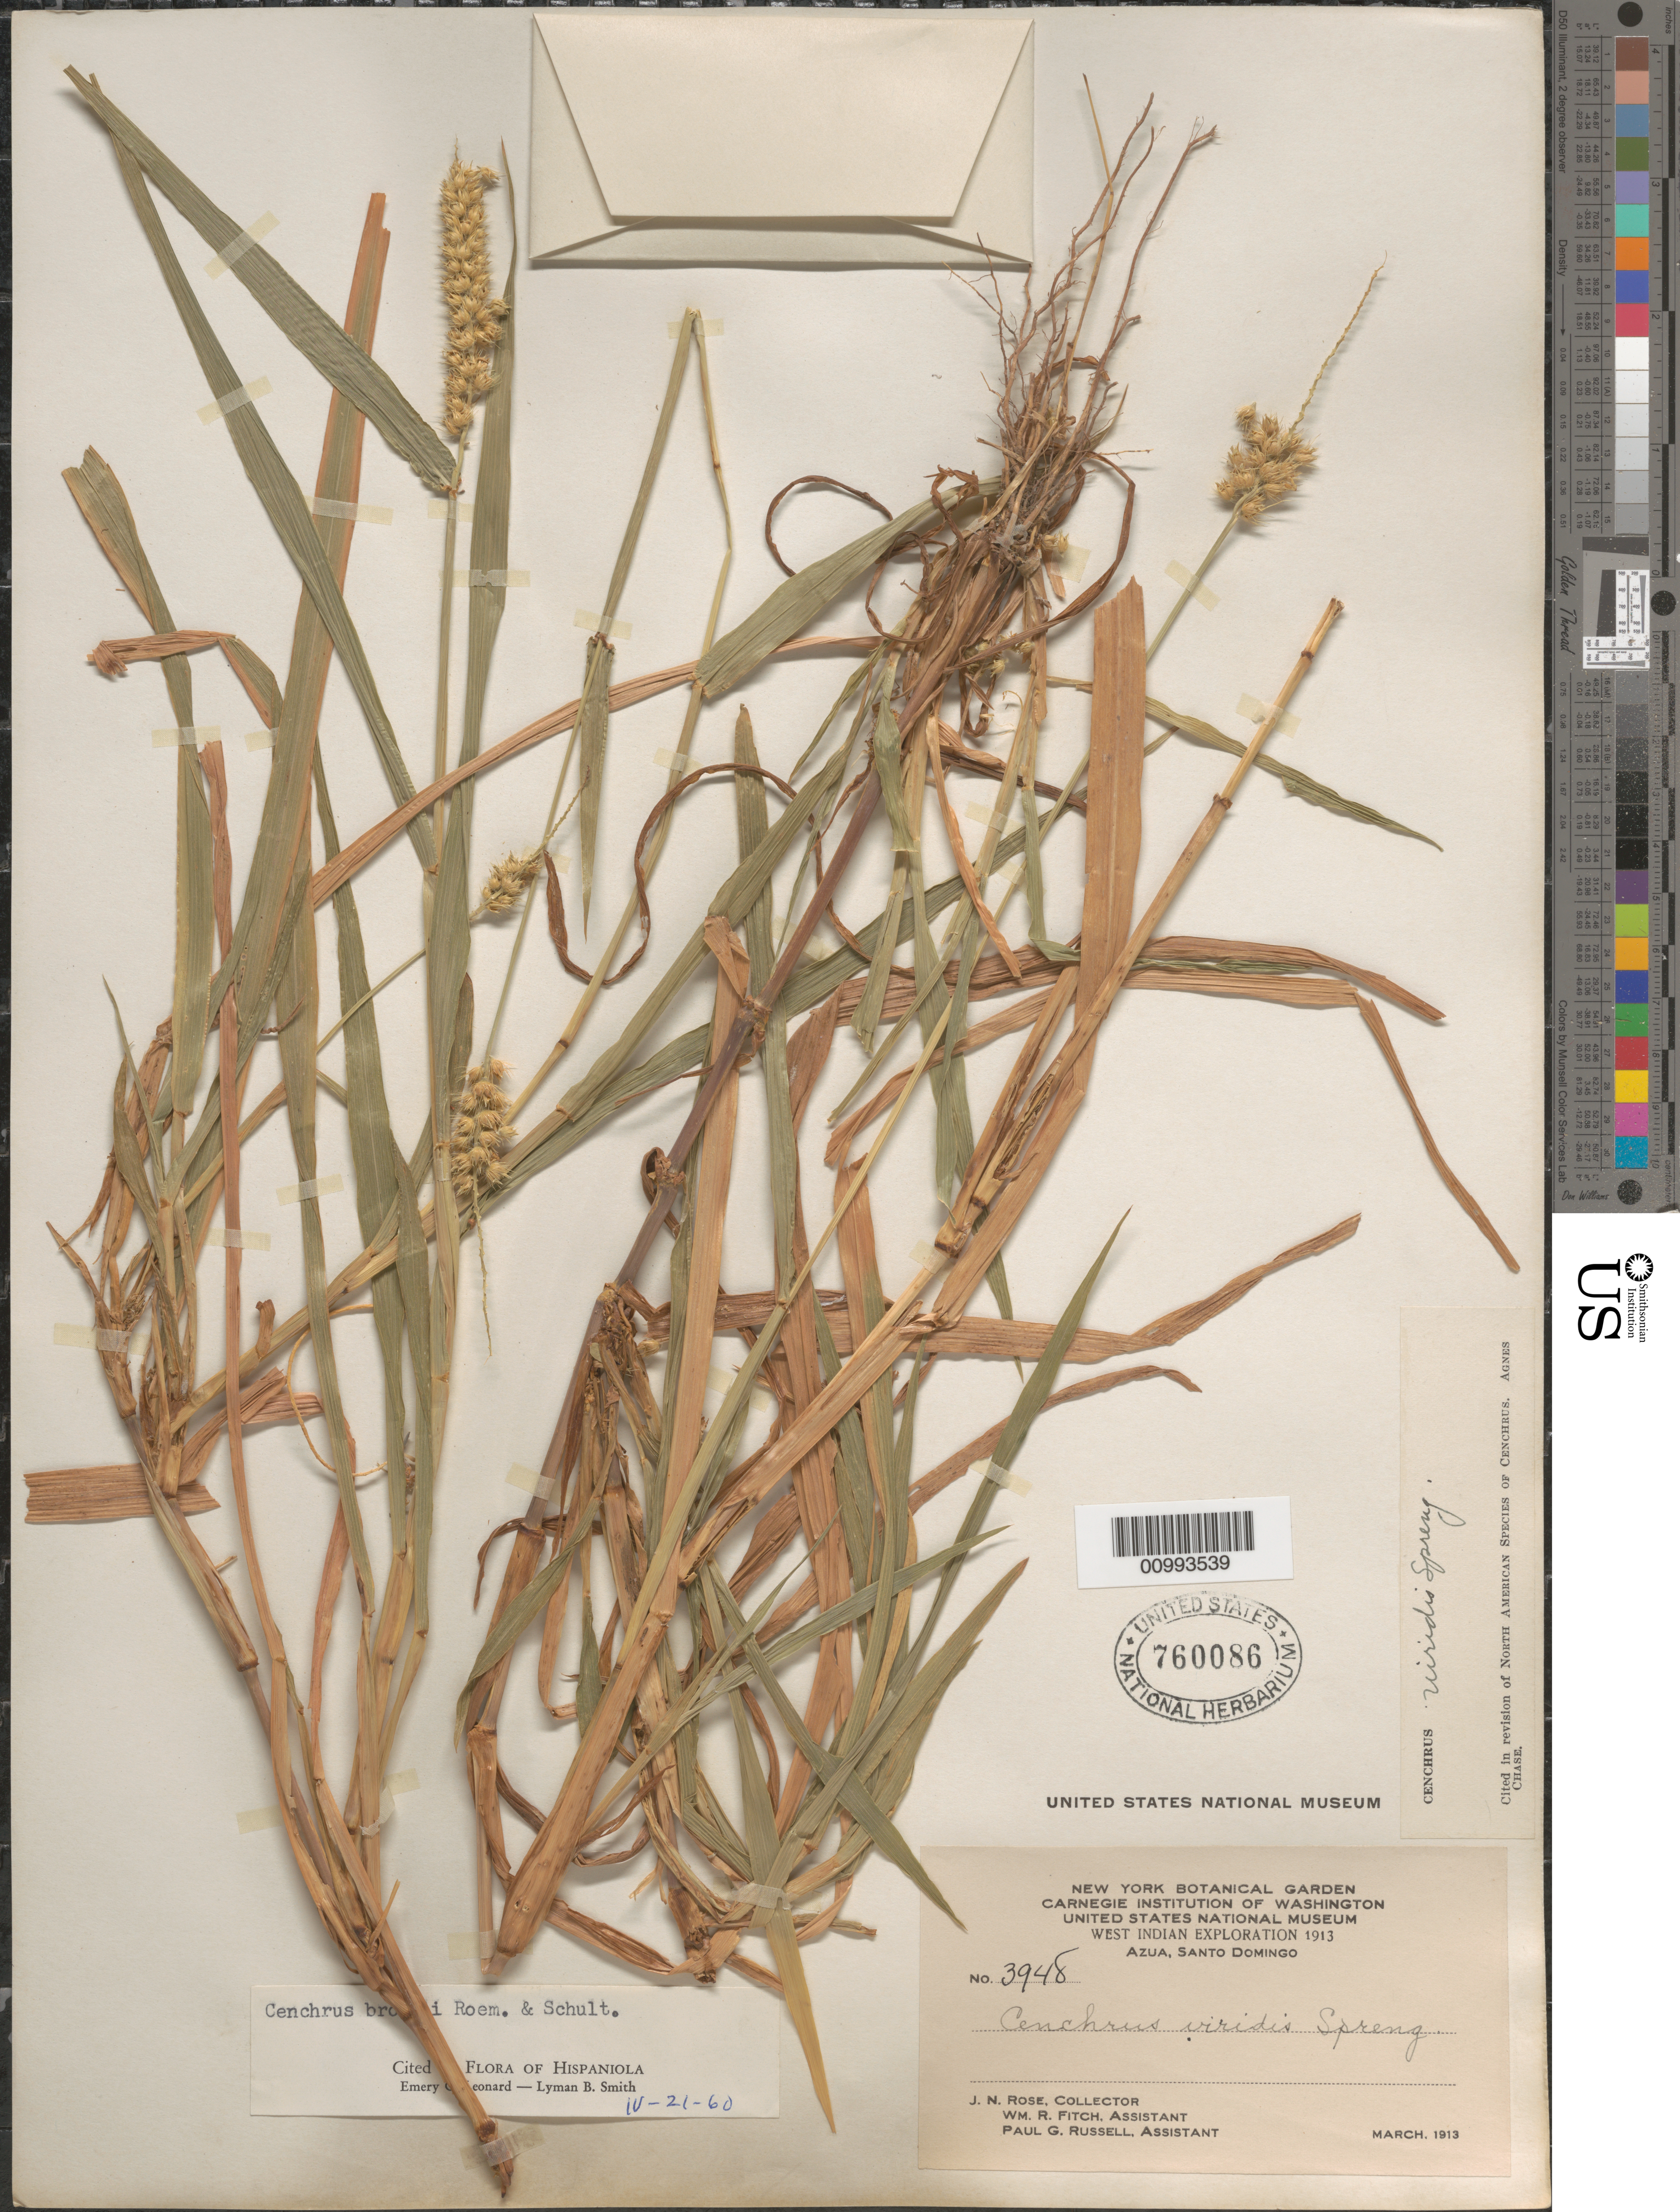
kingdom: Plantae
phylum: Tracheophyta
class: Liliopsida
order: Poales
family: Poaceae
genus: Cenchrus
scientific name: Cenchrus brownii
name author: Roem. & Schult.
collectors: J. N. Rose, W. R. Fitch & P. G. Russell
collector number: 3948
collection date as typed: Mar 1913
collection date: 1913-03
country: Dominican Republic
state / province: Azua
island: Hispaniola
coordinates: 0 N, 0 E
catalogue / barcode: US 760086